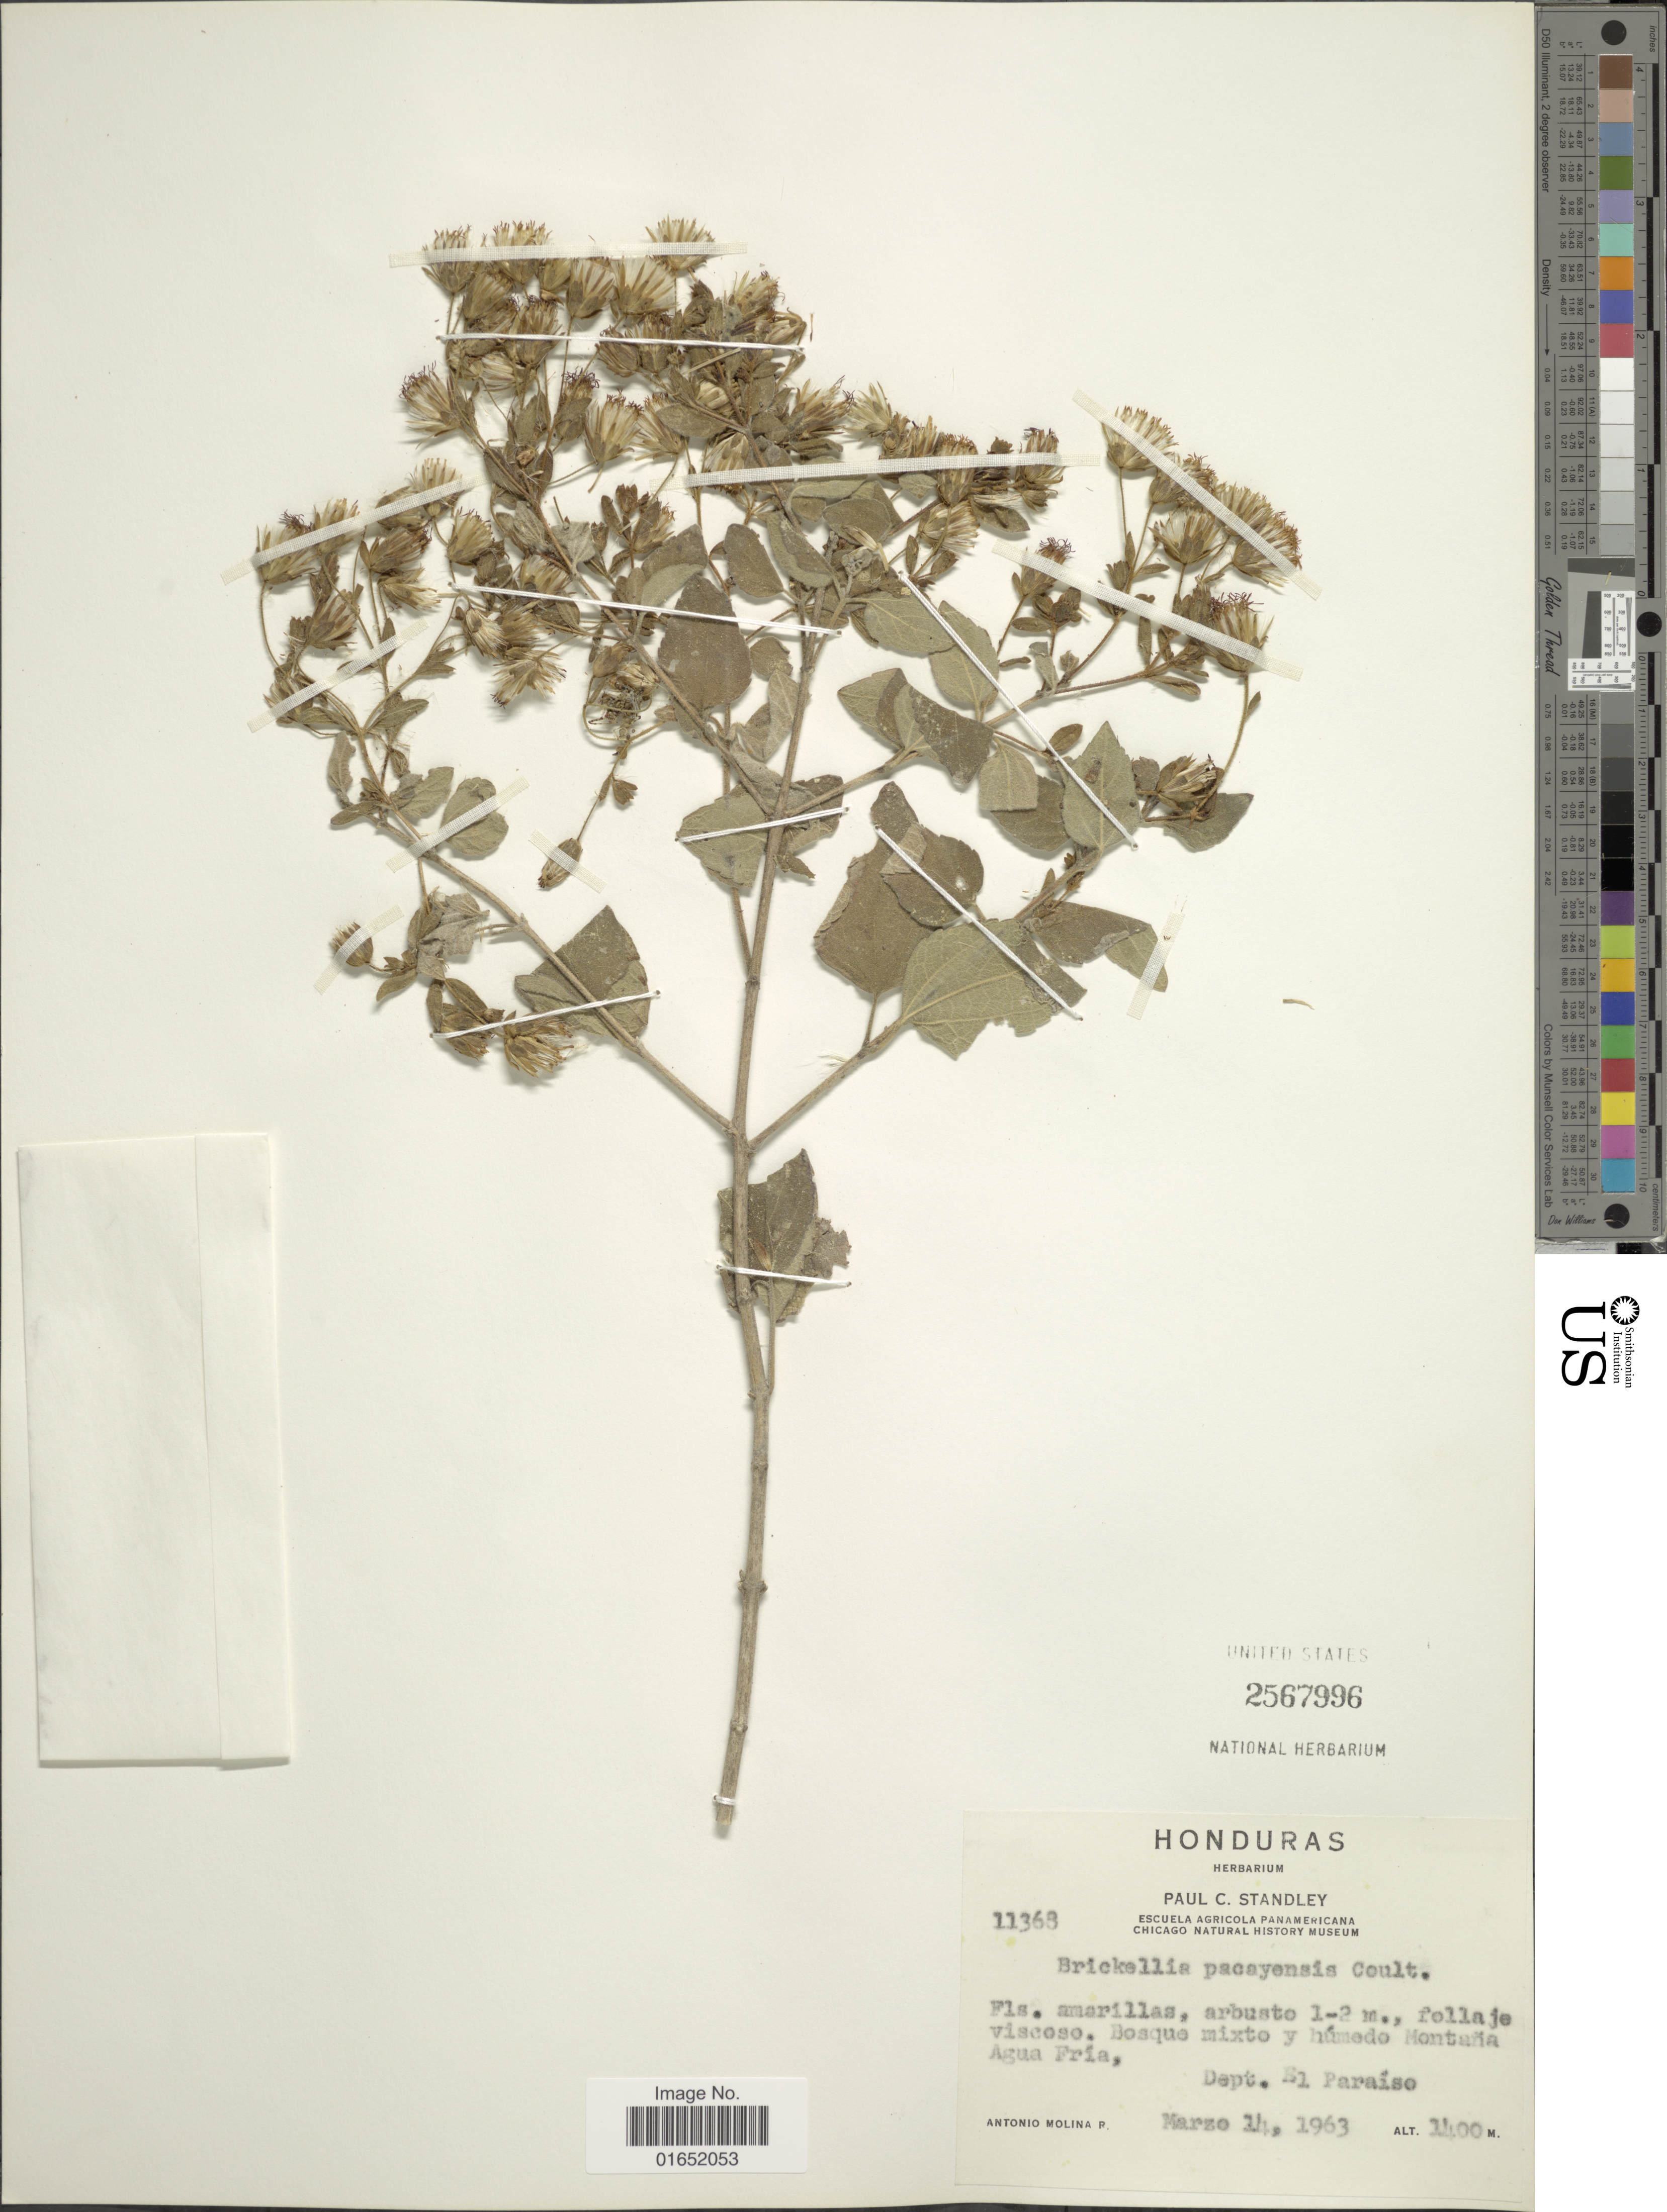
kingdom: Plantae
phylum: Tracheophyta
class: Magnoliopsida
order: Asterales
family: Asteraceae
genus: Brickellia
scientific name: Brickellia pacayensis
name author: J.M. Coult.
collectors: A. Molina R.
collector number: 11368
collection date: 1963-03-14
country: Honduras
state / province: El Paraíso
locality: Bosque mixto y húmedo Montaña Agua Fria, Dept. El Paraiso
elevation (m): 1400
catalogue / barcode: US 2567996